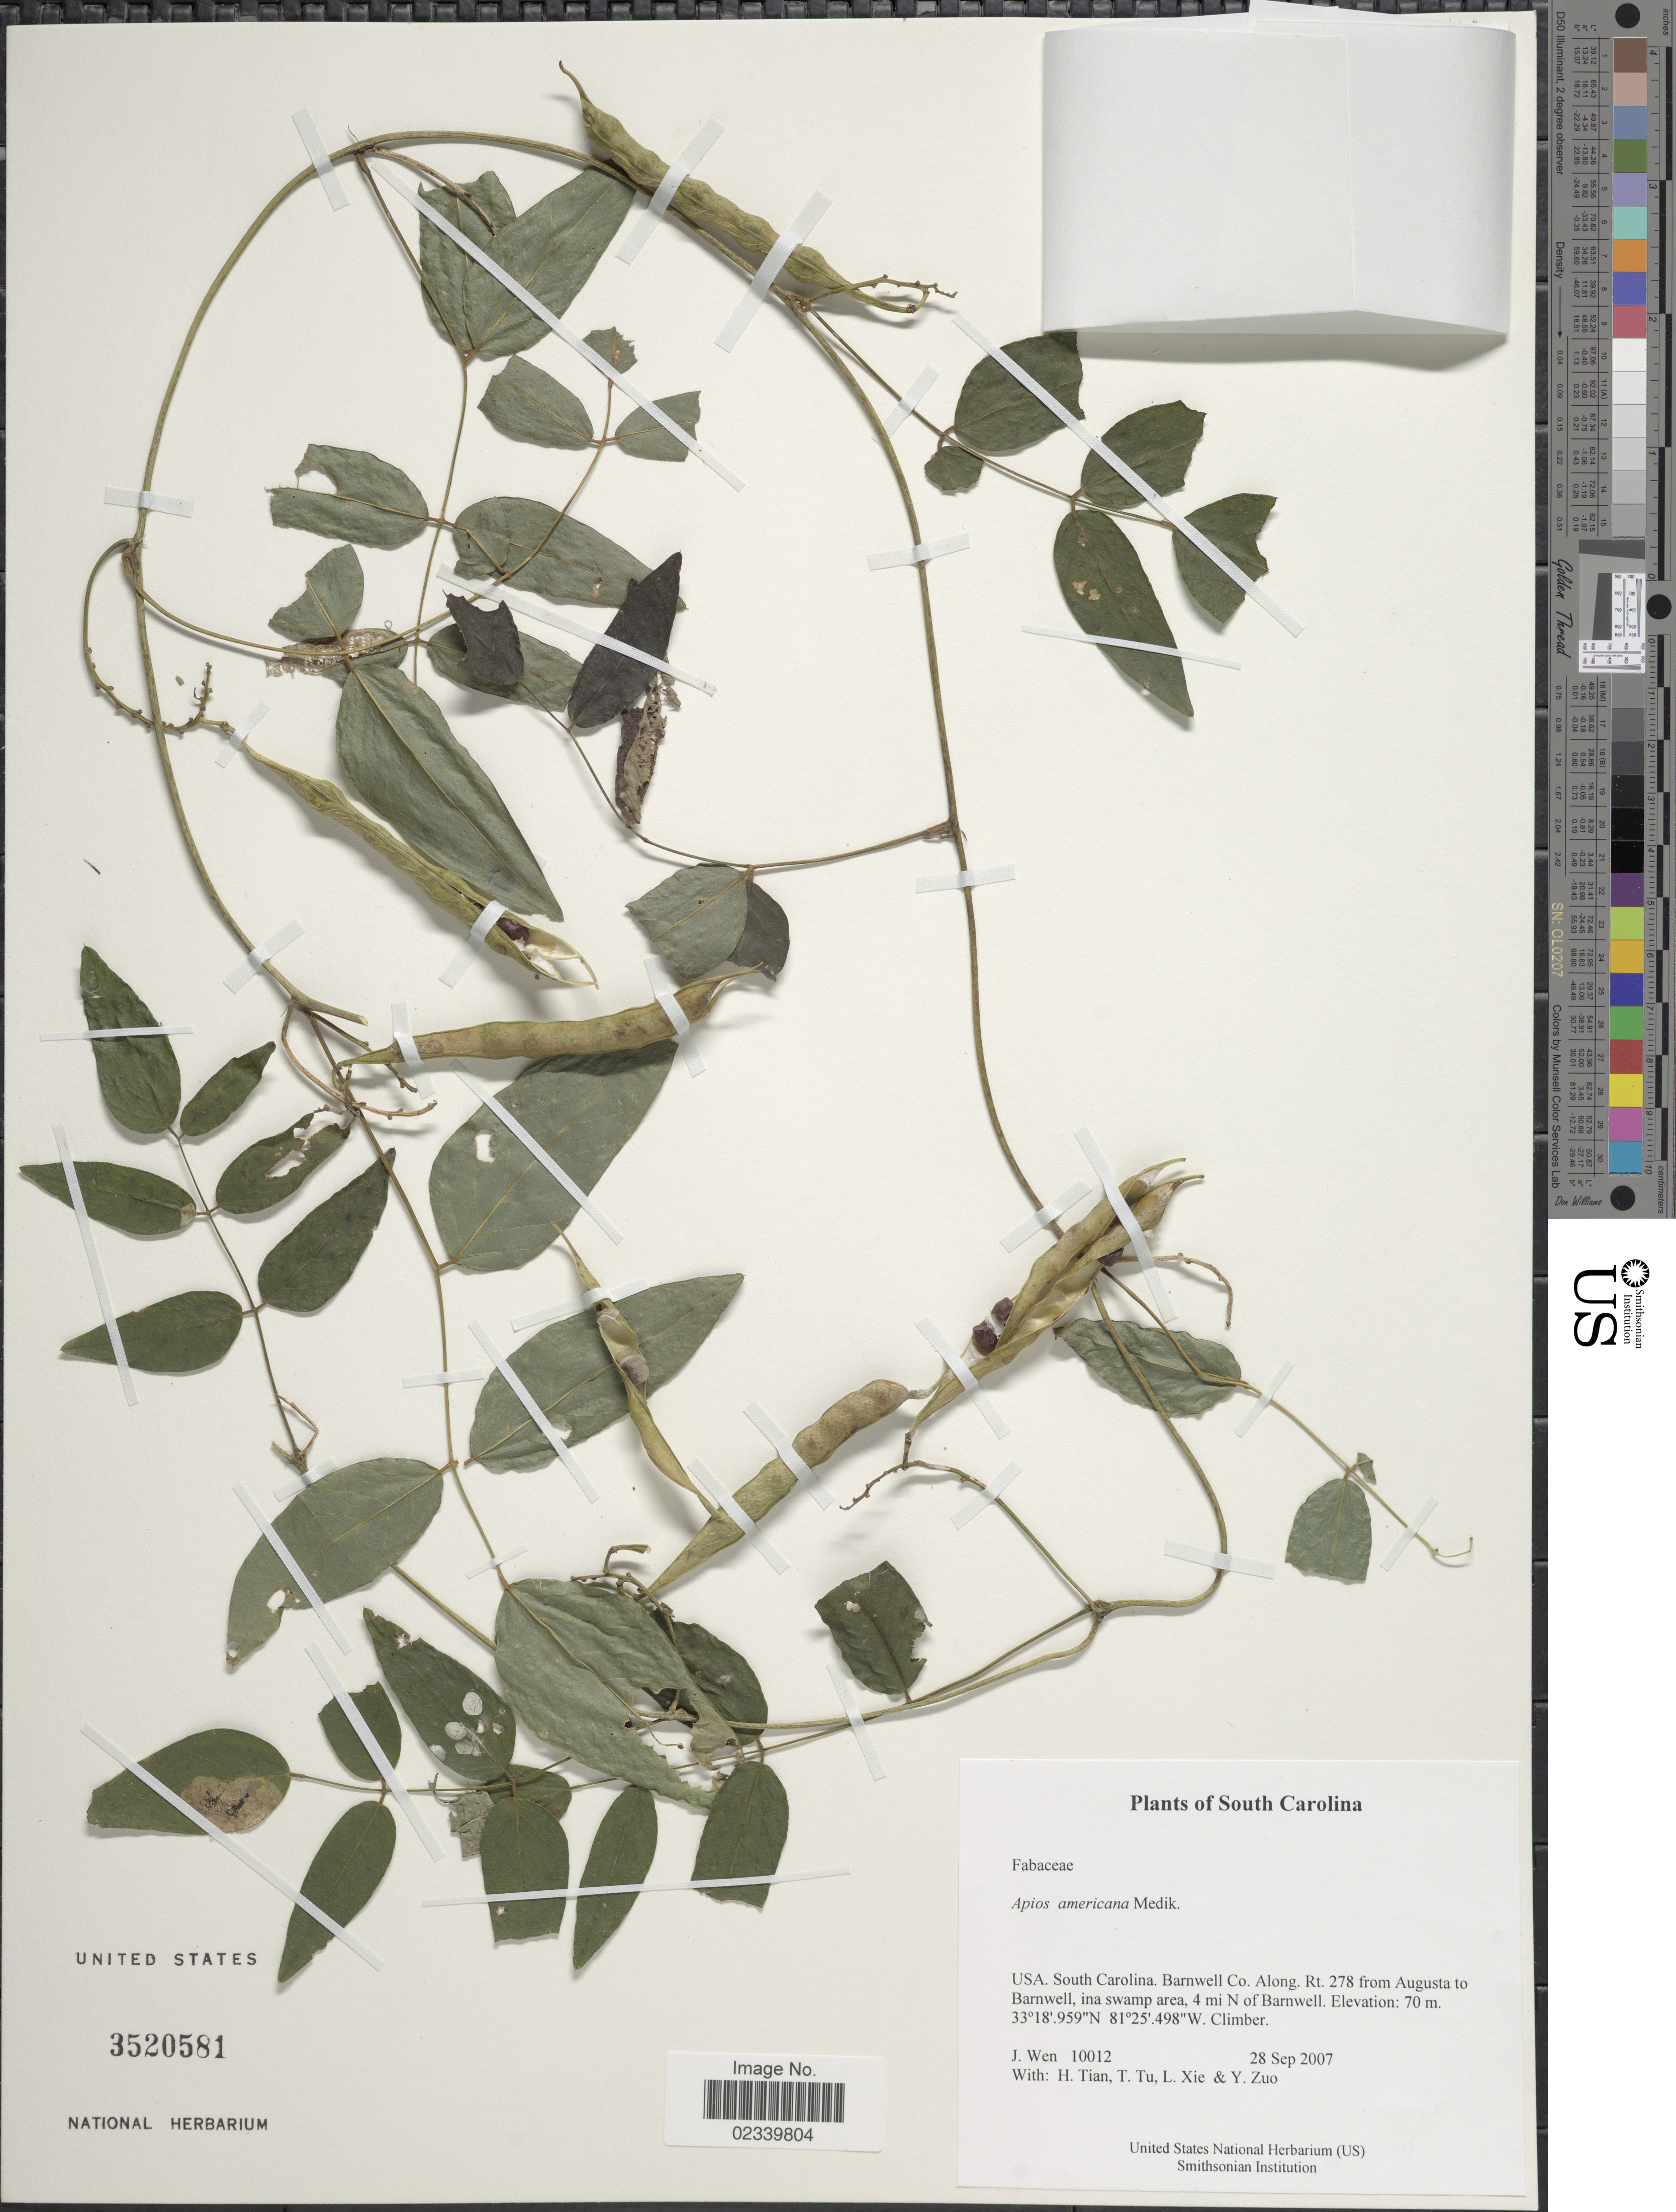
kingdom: Plantae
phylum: Tracheophyta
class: Magnoliopsida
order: Fabales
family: Fabaceae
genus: Apios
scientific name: Apios americana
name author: Medik.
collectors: J. Wen, H. Tian, T. Tu, L. Xie & Y. Zuo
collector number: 10012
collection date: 2007-09-28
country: United States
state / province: South Carolina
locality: Barnwell Co. Along Rt. 278 from Augusta to Branwell, in a swamp area, 4 mi N of Barnwell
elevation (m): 70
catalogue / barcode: US 3520581